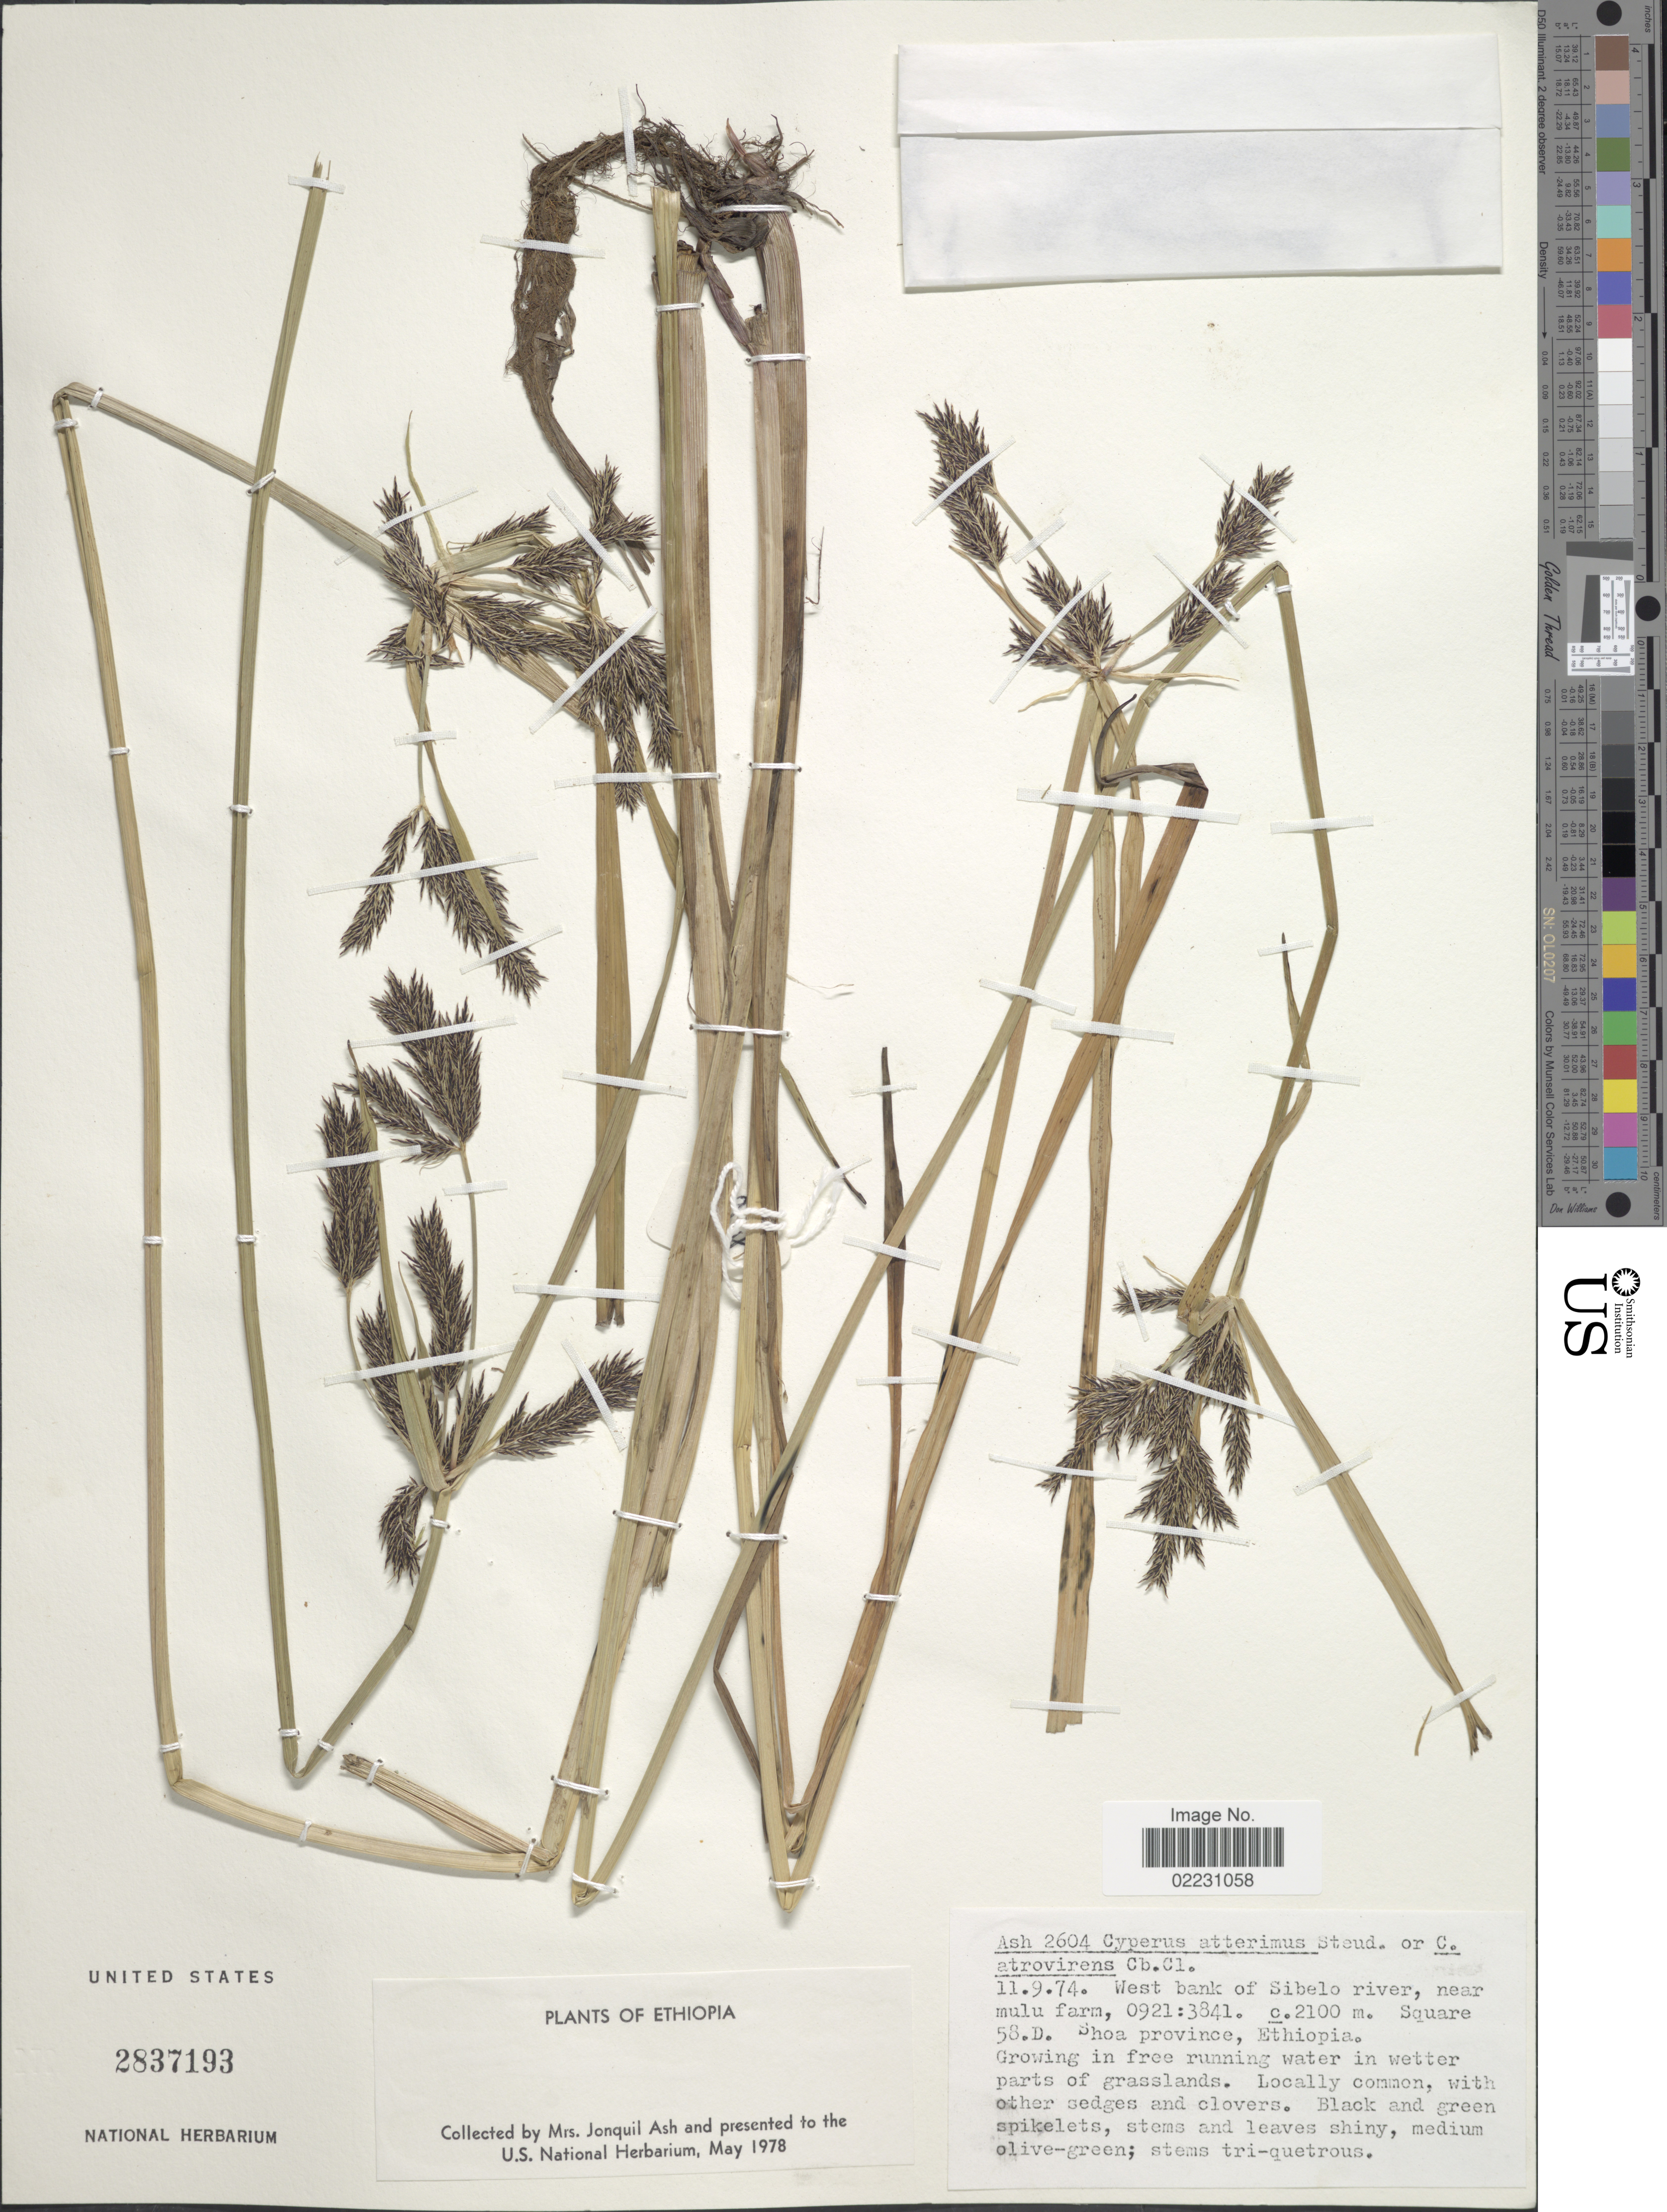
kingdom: Plantae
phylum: Tracheophyta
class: Liliopsida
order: Poales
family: Cyperaceae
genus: Cyperus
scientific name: Cyperus aterrimus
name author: Hochst. ex Steud.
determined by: Strong, Mark T., (BOT), Smithsonian Institution - National Museum of Natural History (UNITED STATES)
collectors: -. Ash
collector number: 2604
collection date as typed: Transcribed d/m/y: 11/9/74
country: Eritrea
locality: West bank of Sibelo river, near mulu farm, 0921:3841. Shoa province.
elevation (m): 2100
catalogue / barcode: US 2837193